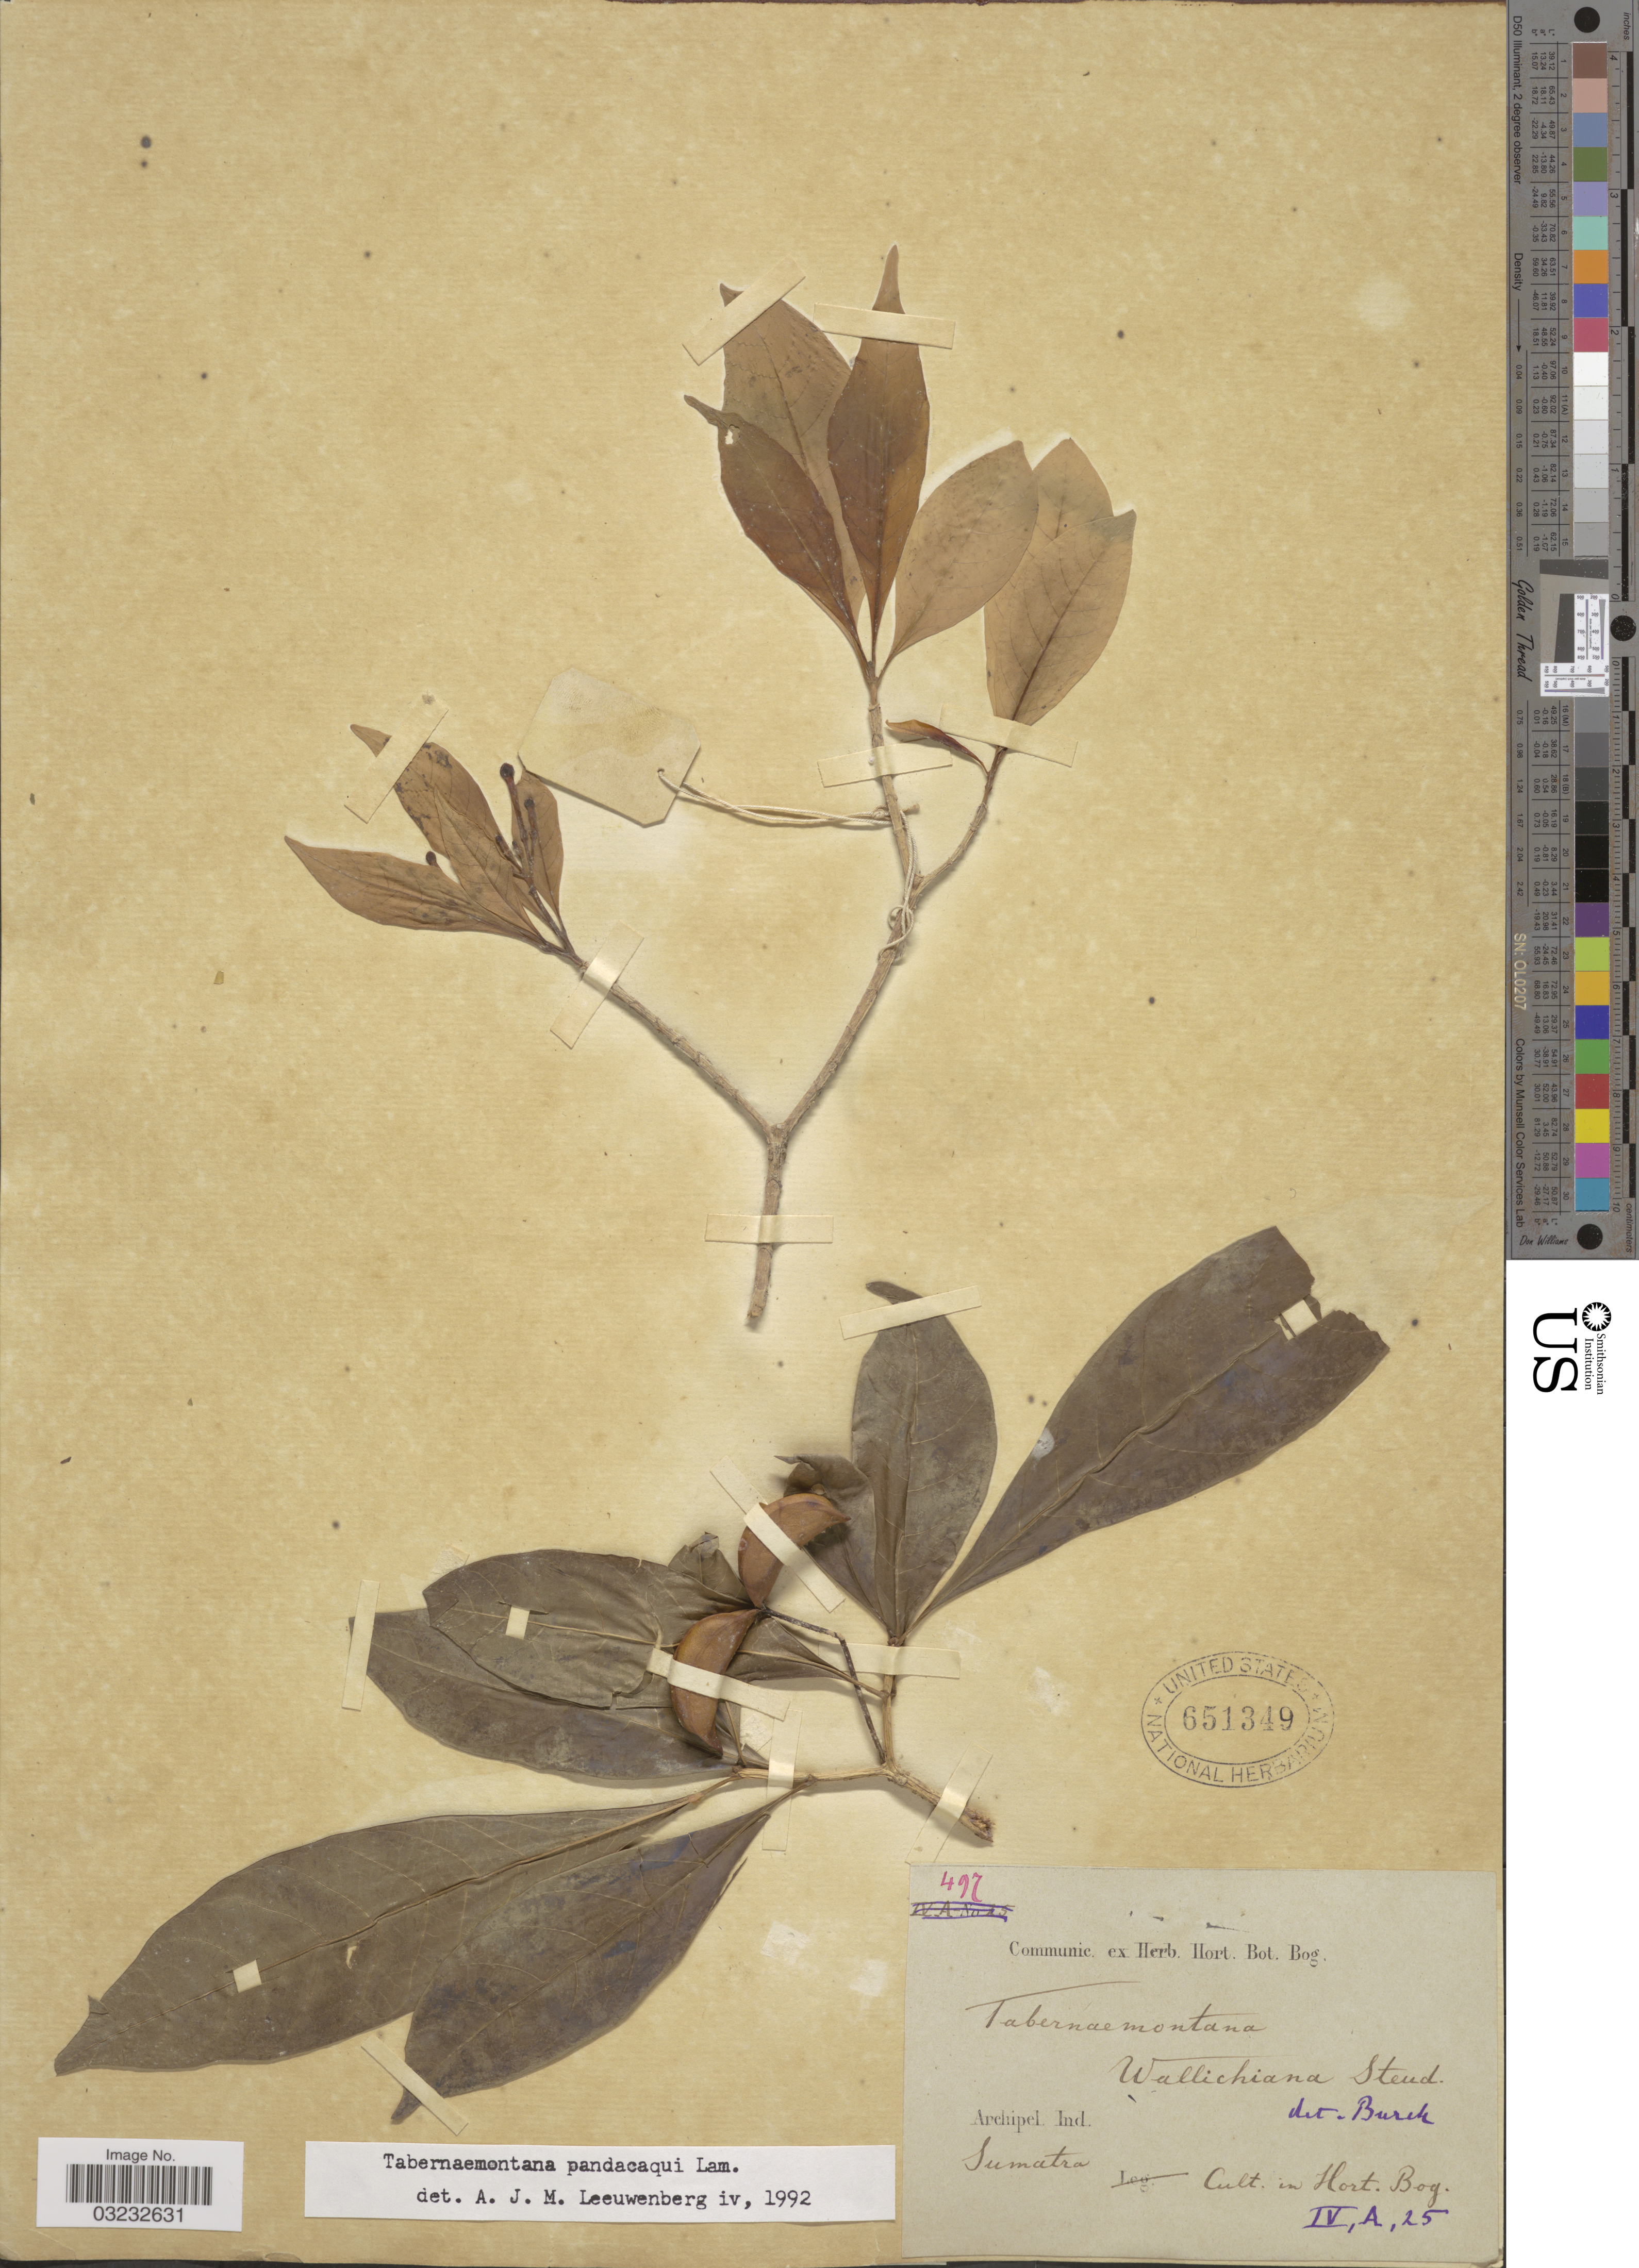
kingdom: Plantae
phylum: Tracheophyta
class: Magnoliopsida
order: Gentianales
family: Apocynaceae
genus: Tabernaemontana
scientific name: Tabernaemontana pandacaqui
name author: Poir.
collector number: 497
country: Indonesia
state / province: Sumatra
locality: Archipel. Ind. Sumatra. Cult. in Hort. Bog. IV, A, 25.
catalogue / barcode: US 651349